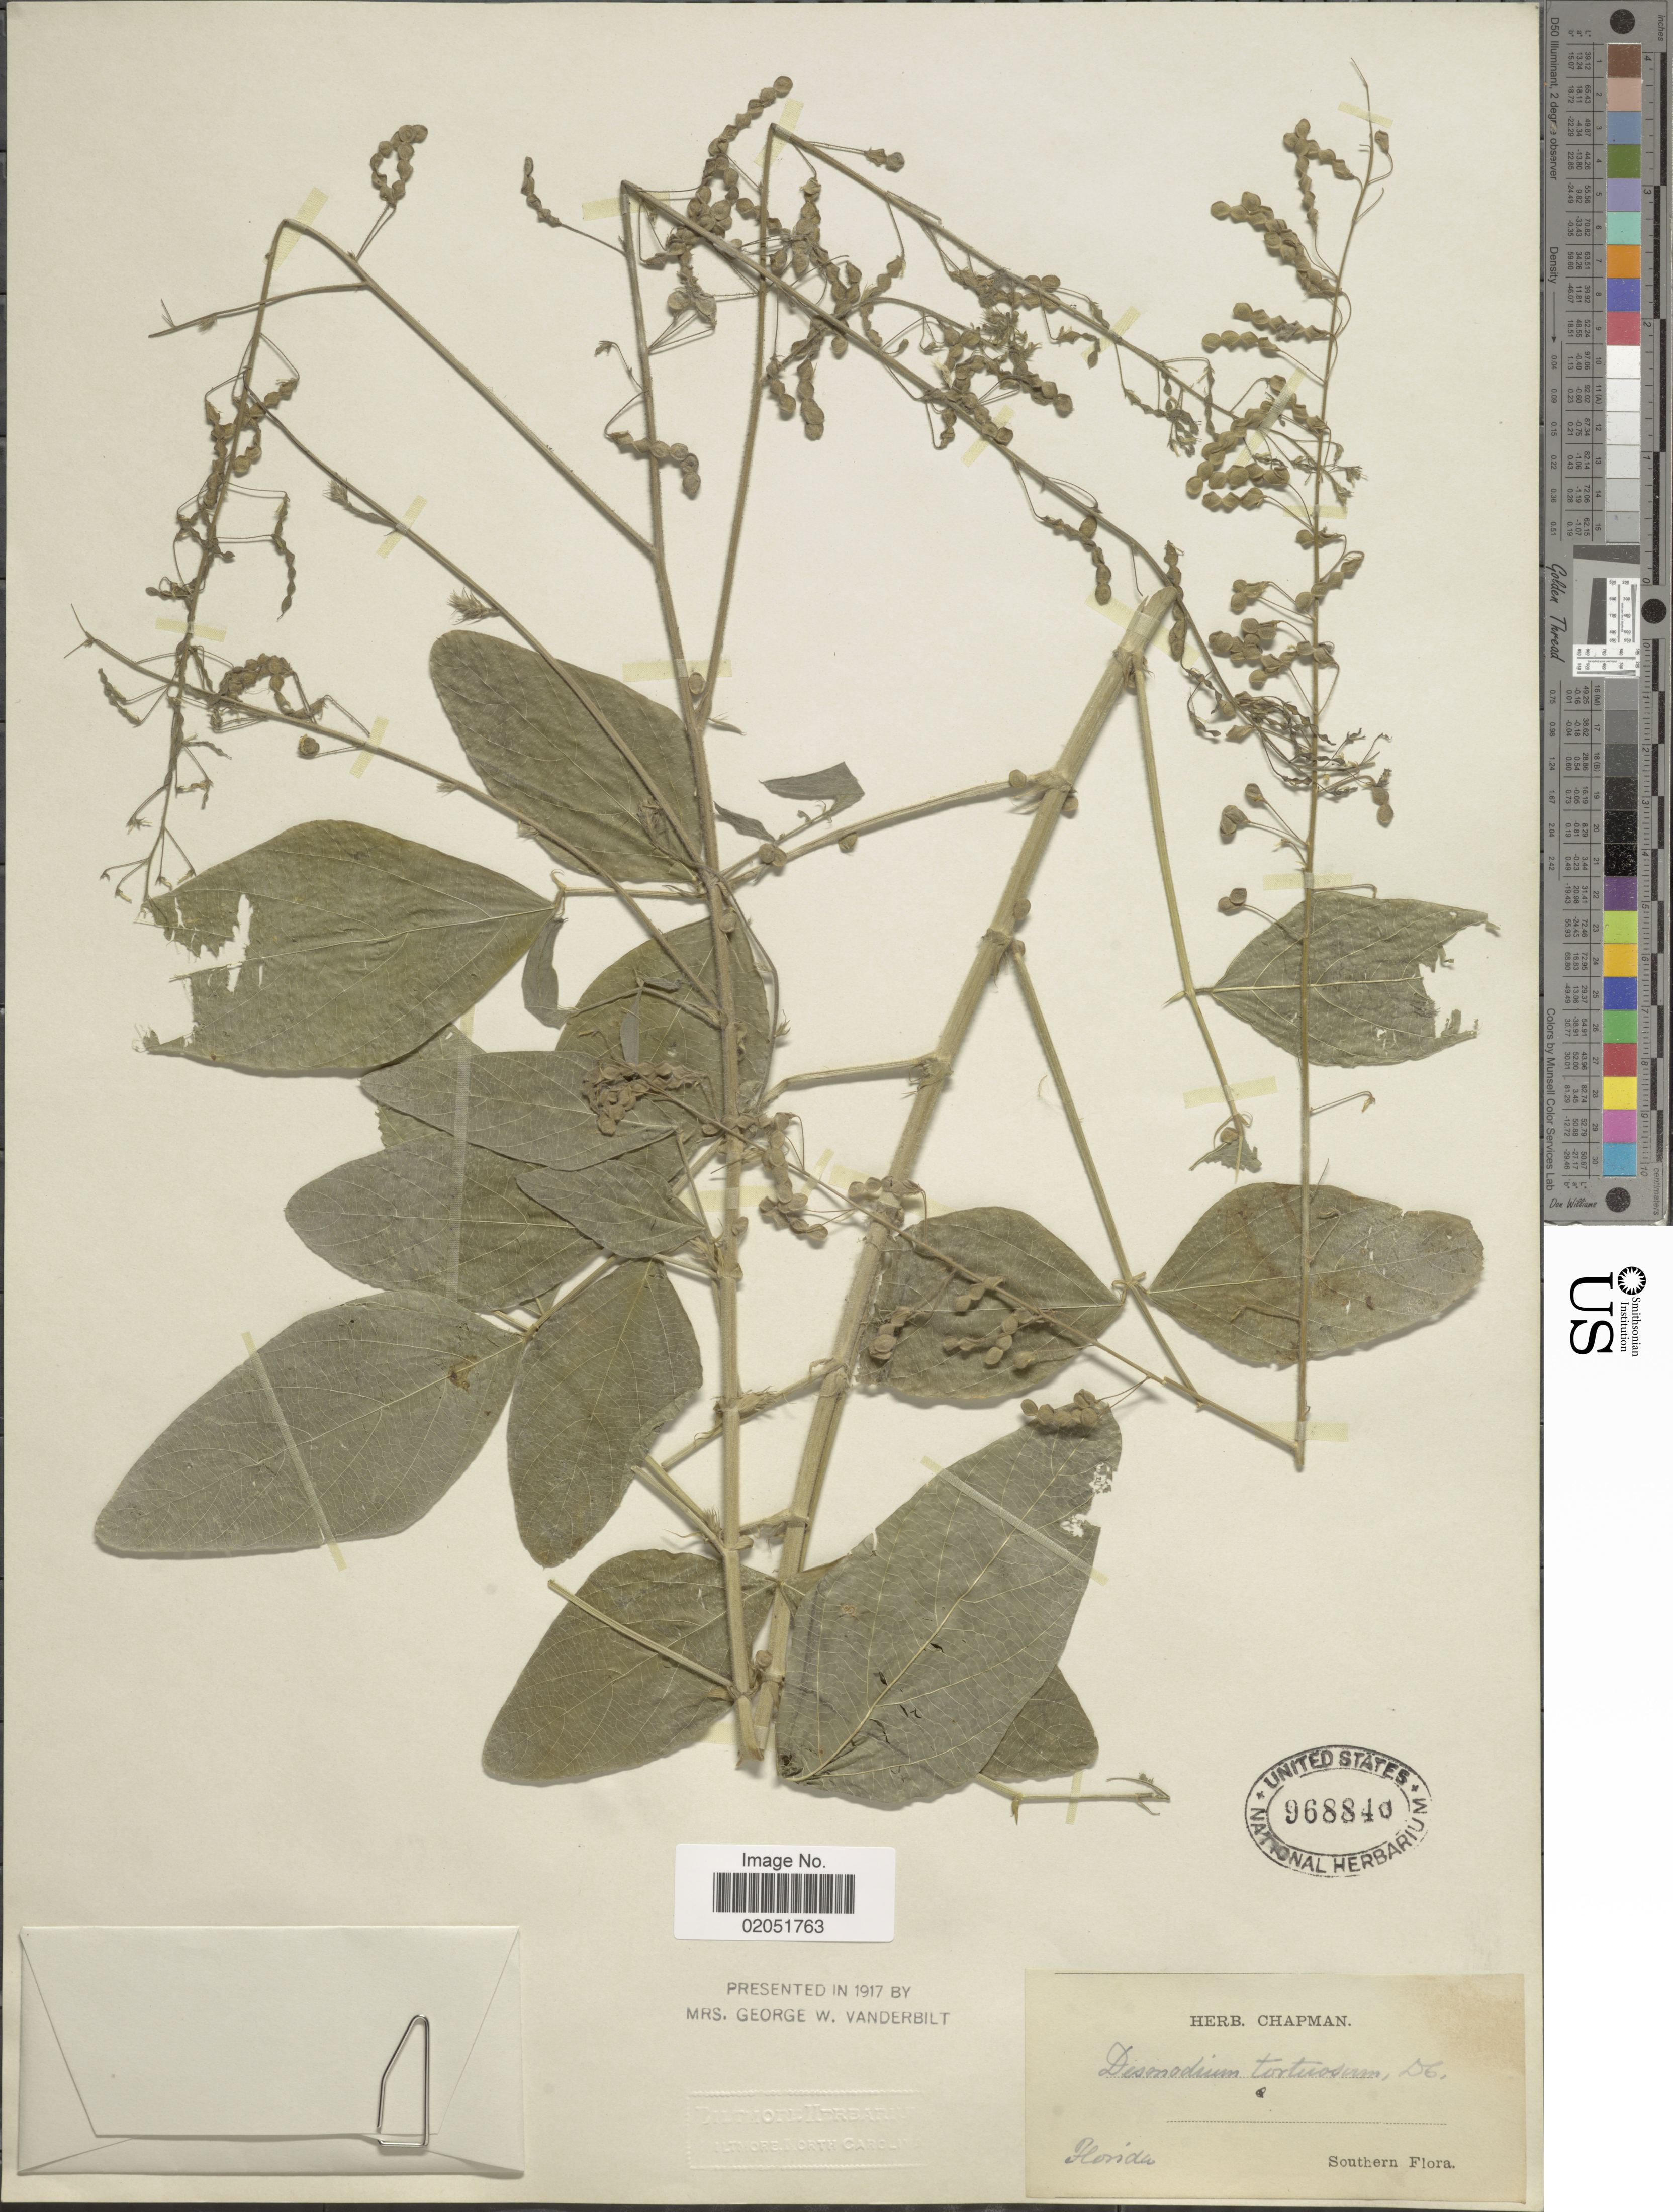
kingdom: Plantae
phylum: Tracheophyta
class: Magnoliopsida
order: Fabales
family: Fabaceae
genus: Desmodium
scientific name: Desmodium tortuosum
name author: (Sw.) DC.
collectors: ex herb. Chapman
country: United States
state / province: Florida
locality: Southern, Florida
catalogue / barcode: US 968840